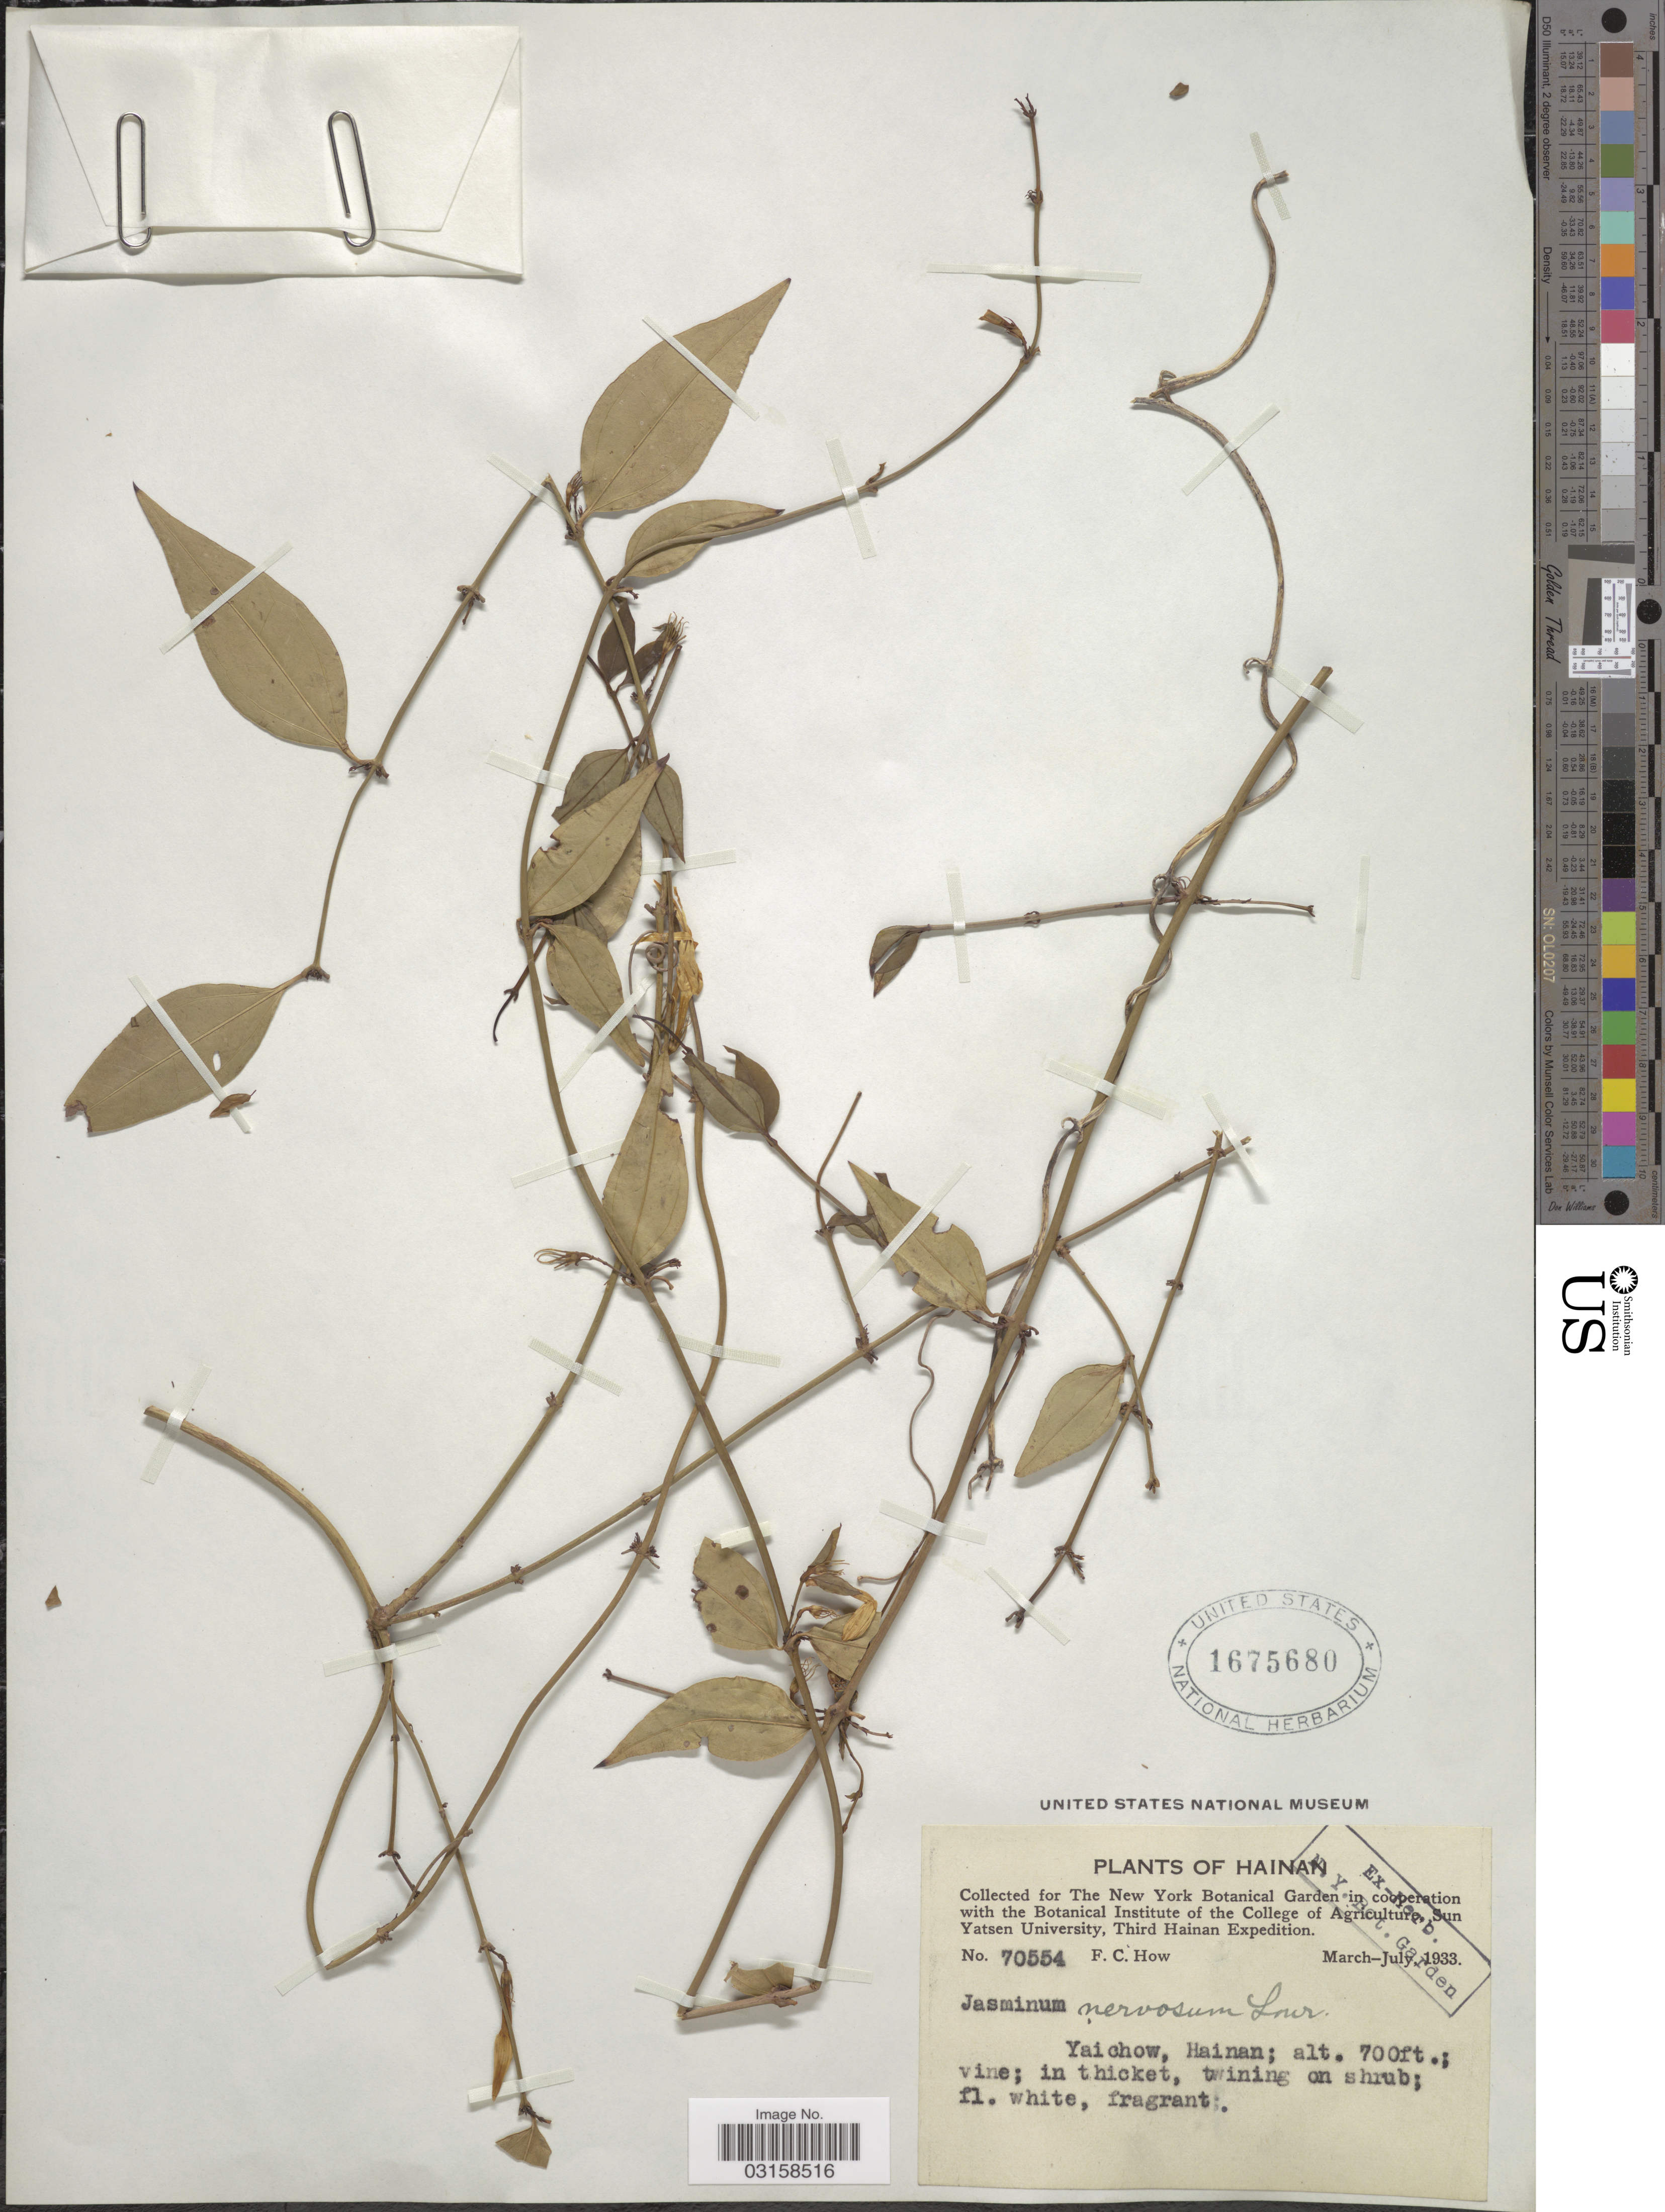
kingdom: Plantae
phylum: Tracheophyta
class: Magnoliopsida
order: Lamiales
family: Oleaceae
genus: Jasminum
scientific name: Jasminum nervosum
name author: Lour.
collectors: F. C. How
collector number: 70554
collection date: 1933-03/1933-07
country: China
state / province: Hainan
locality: Yaichow.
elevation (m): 213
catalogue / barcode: US 1675680